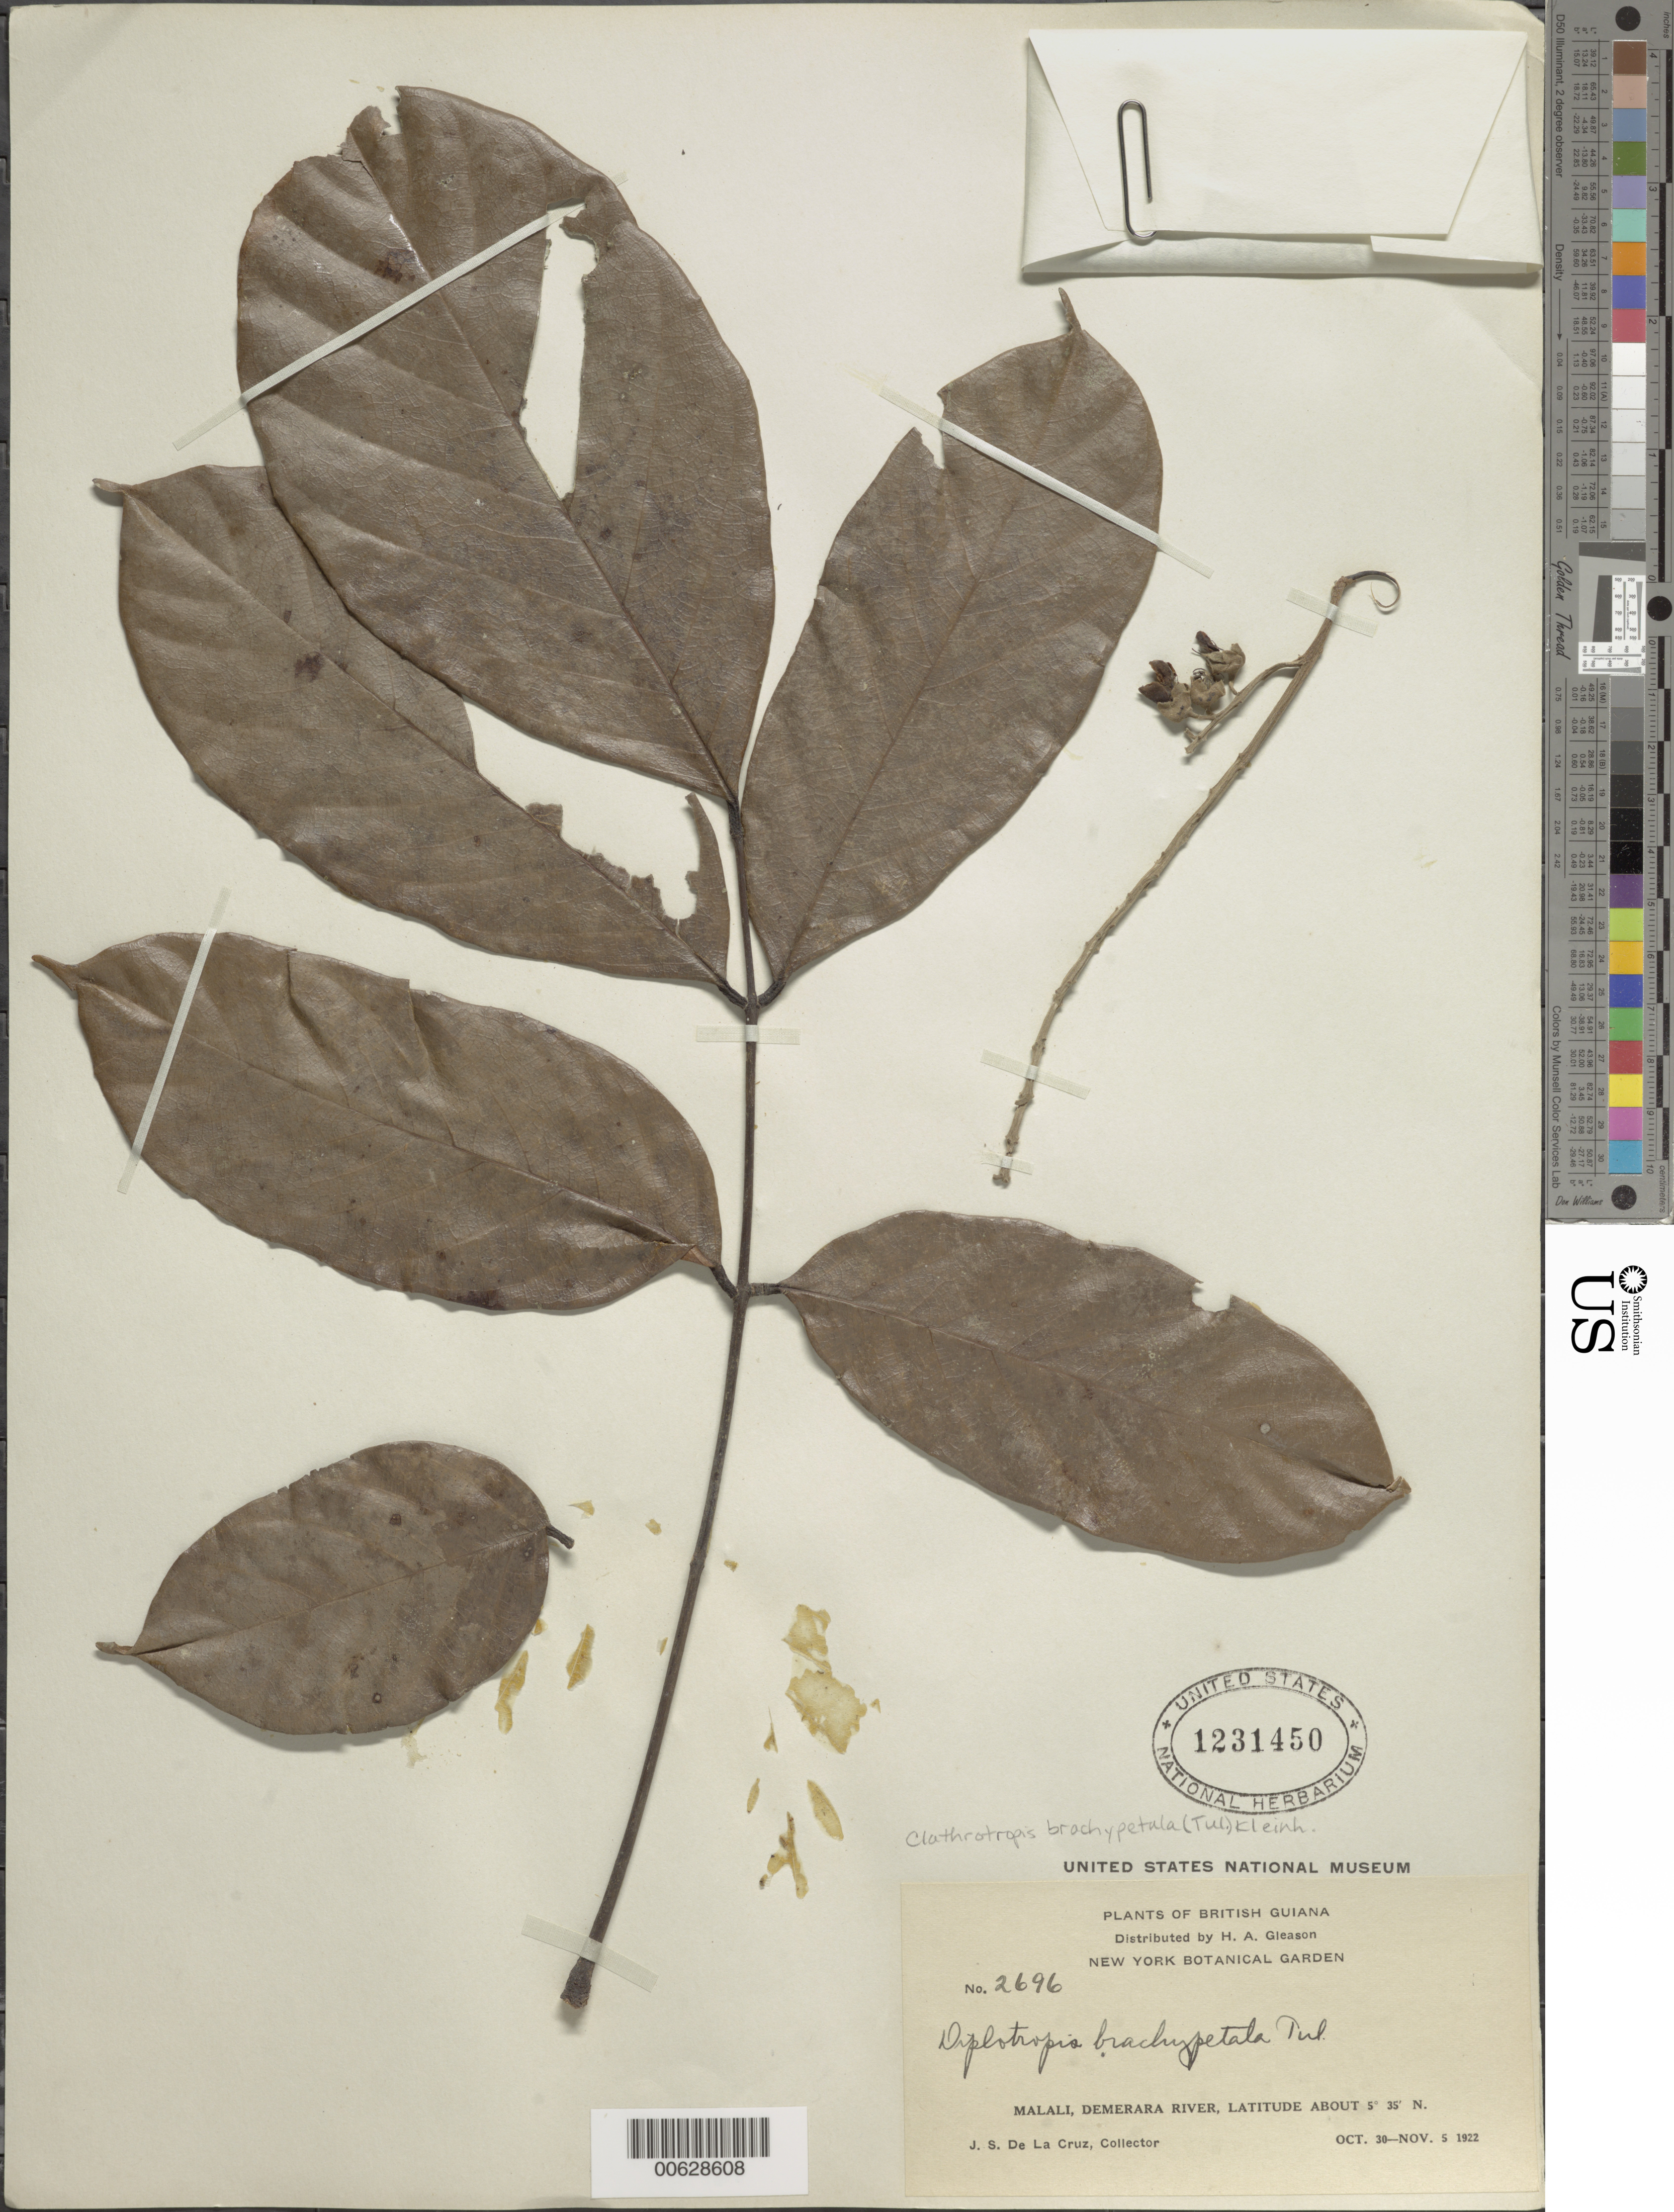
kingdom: Plantae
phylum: Tracheophyta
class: Magnoliopsida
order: Fabales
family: Fabaceae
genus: Clathrotropis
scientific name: Clathrotropis brachypetala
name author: (Tul.) Kleinh.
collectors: J. S. de la Cruz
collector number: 2696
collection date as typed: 30-Oct-22 to 5-Nov-22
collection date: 1922-10-30/1922-11-05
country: Guyana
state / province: U. Demerara-Berbice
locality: Malali, Demerara R.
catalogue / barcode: US 1231450